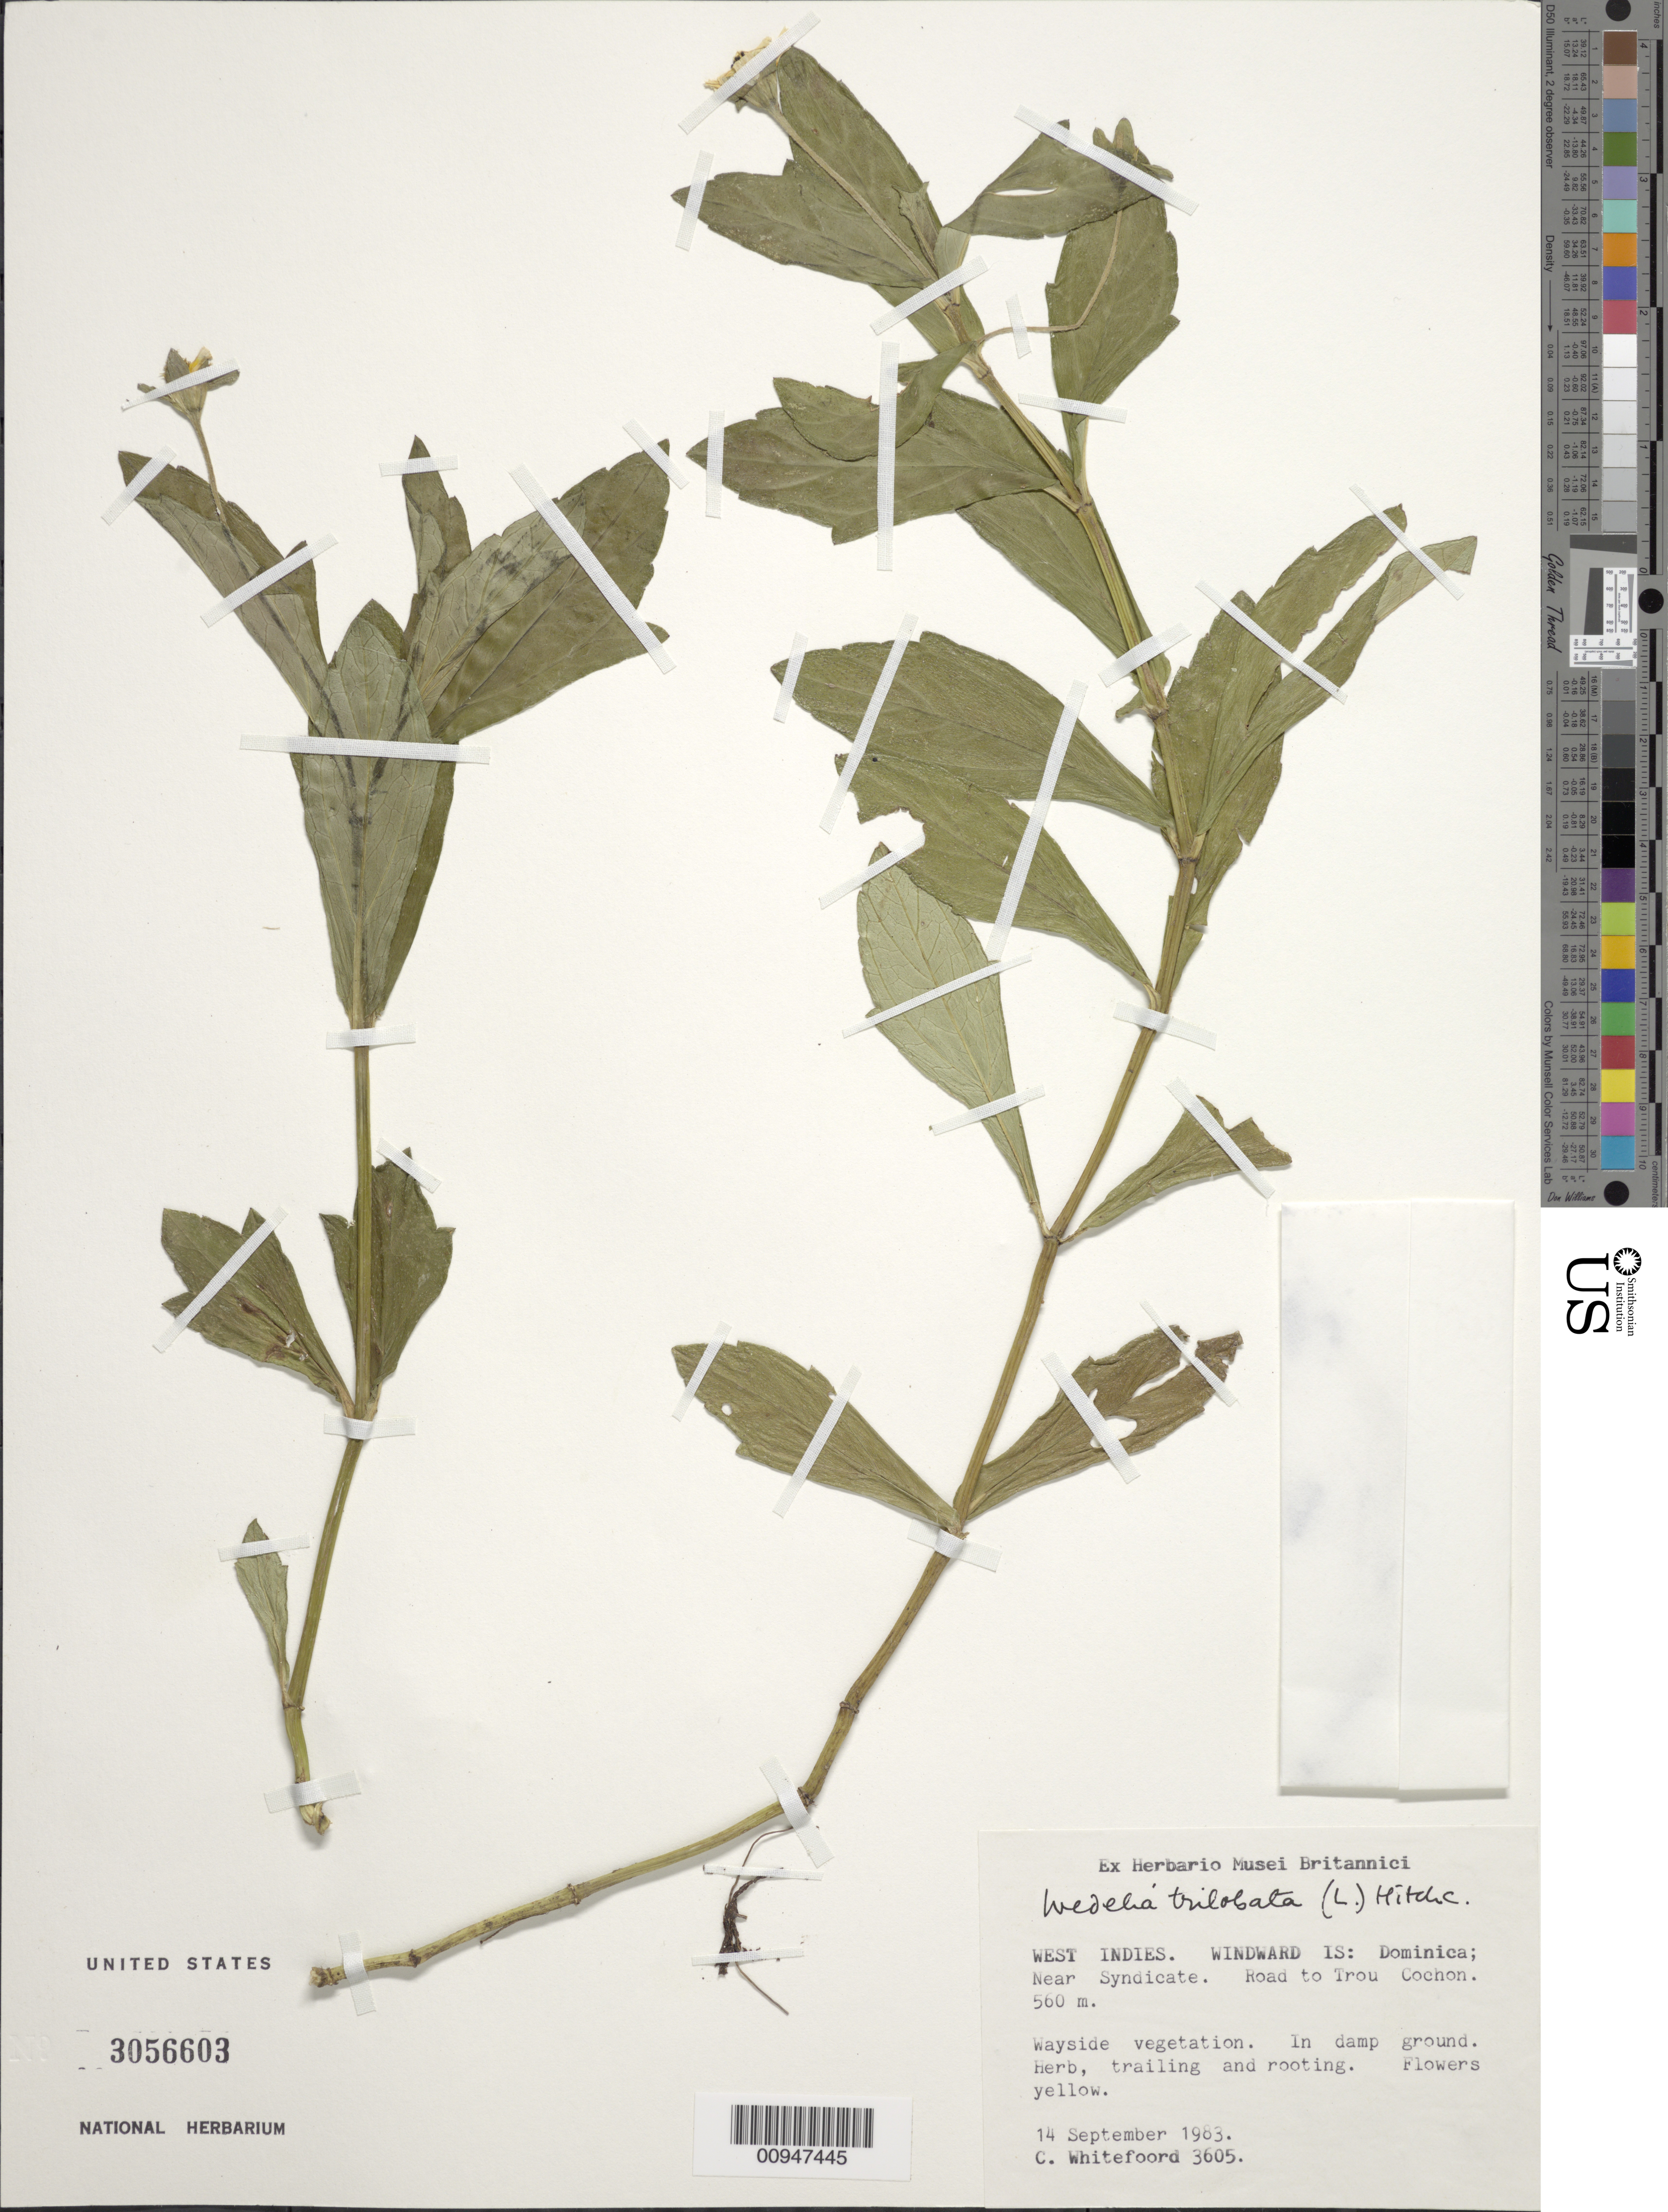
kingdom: Plantae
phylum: Tracheophyta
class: Magnoliopsida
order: Asterales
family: Asteraceae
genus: Sphagneticola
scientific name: Sphagneticola trilobata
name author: (L.) Pruski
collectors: C. Whitefoord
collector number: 3605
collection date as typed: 14 Sep 1983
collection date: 1983-09-14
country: Dominica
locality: Near Syndicate, Road to Trou Cochon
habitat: Wayside vegetation, in damp ground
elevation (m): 560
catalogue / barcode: US 3056603